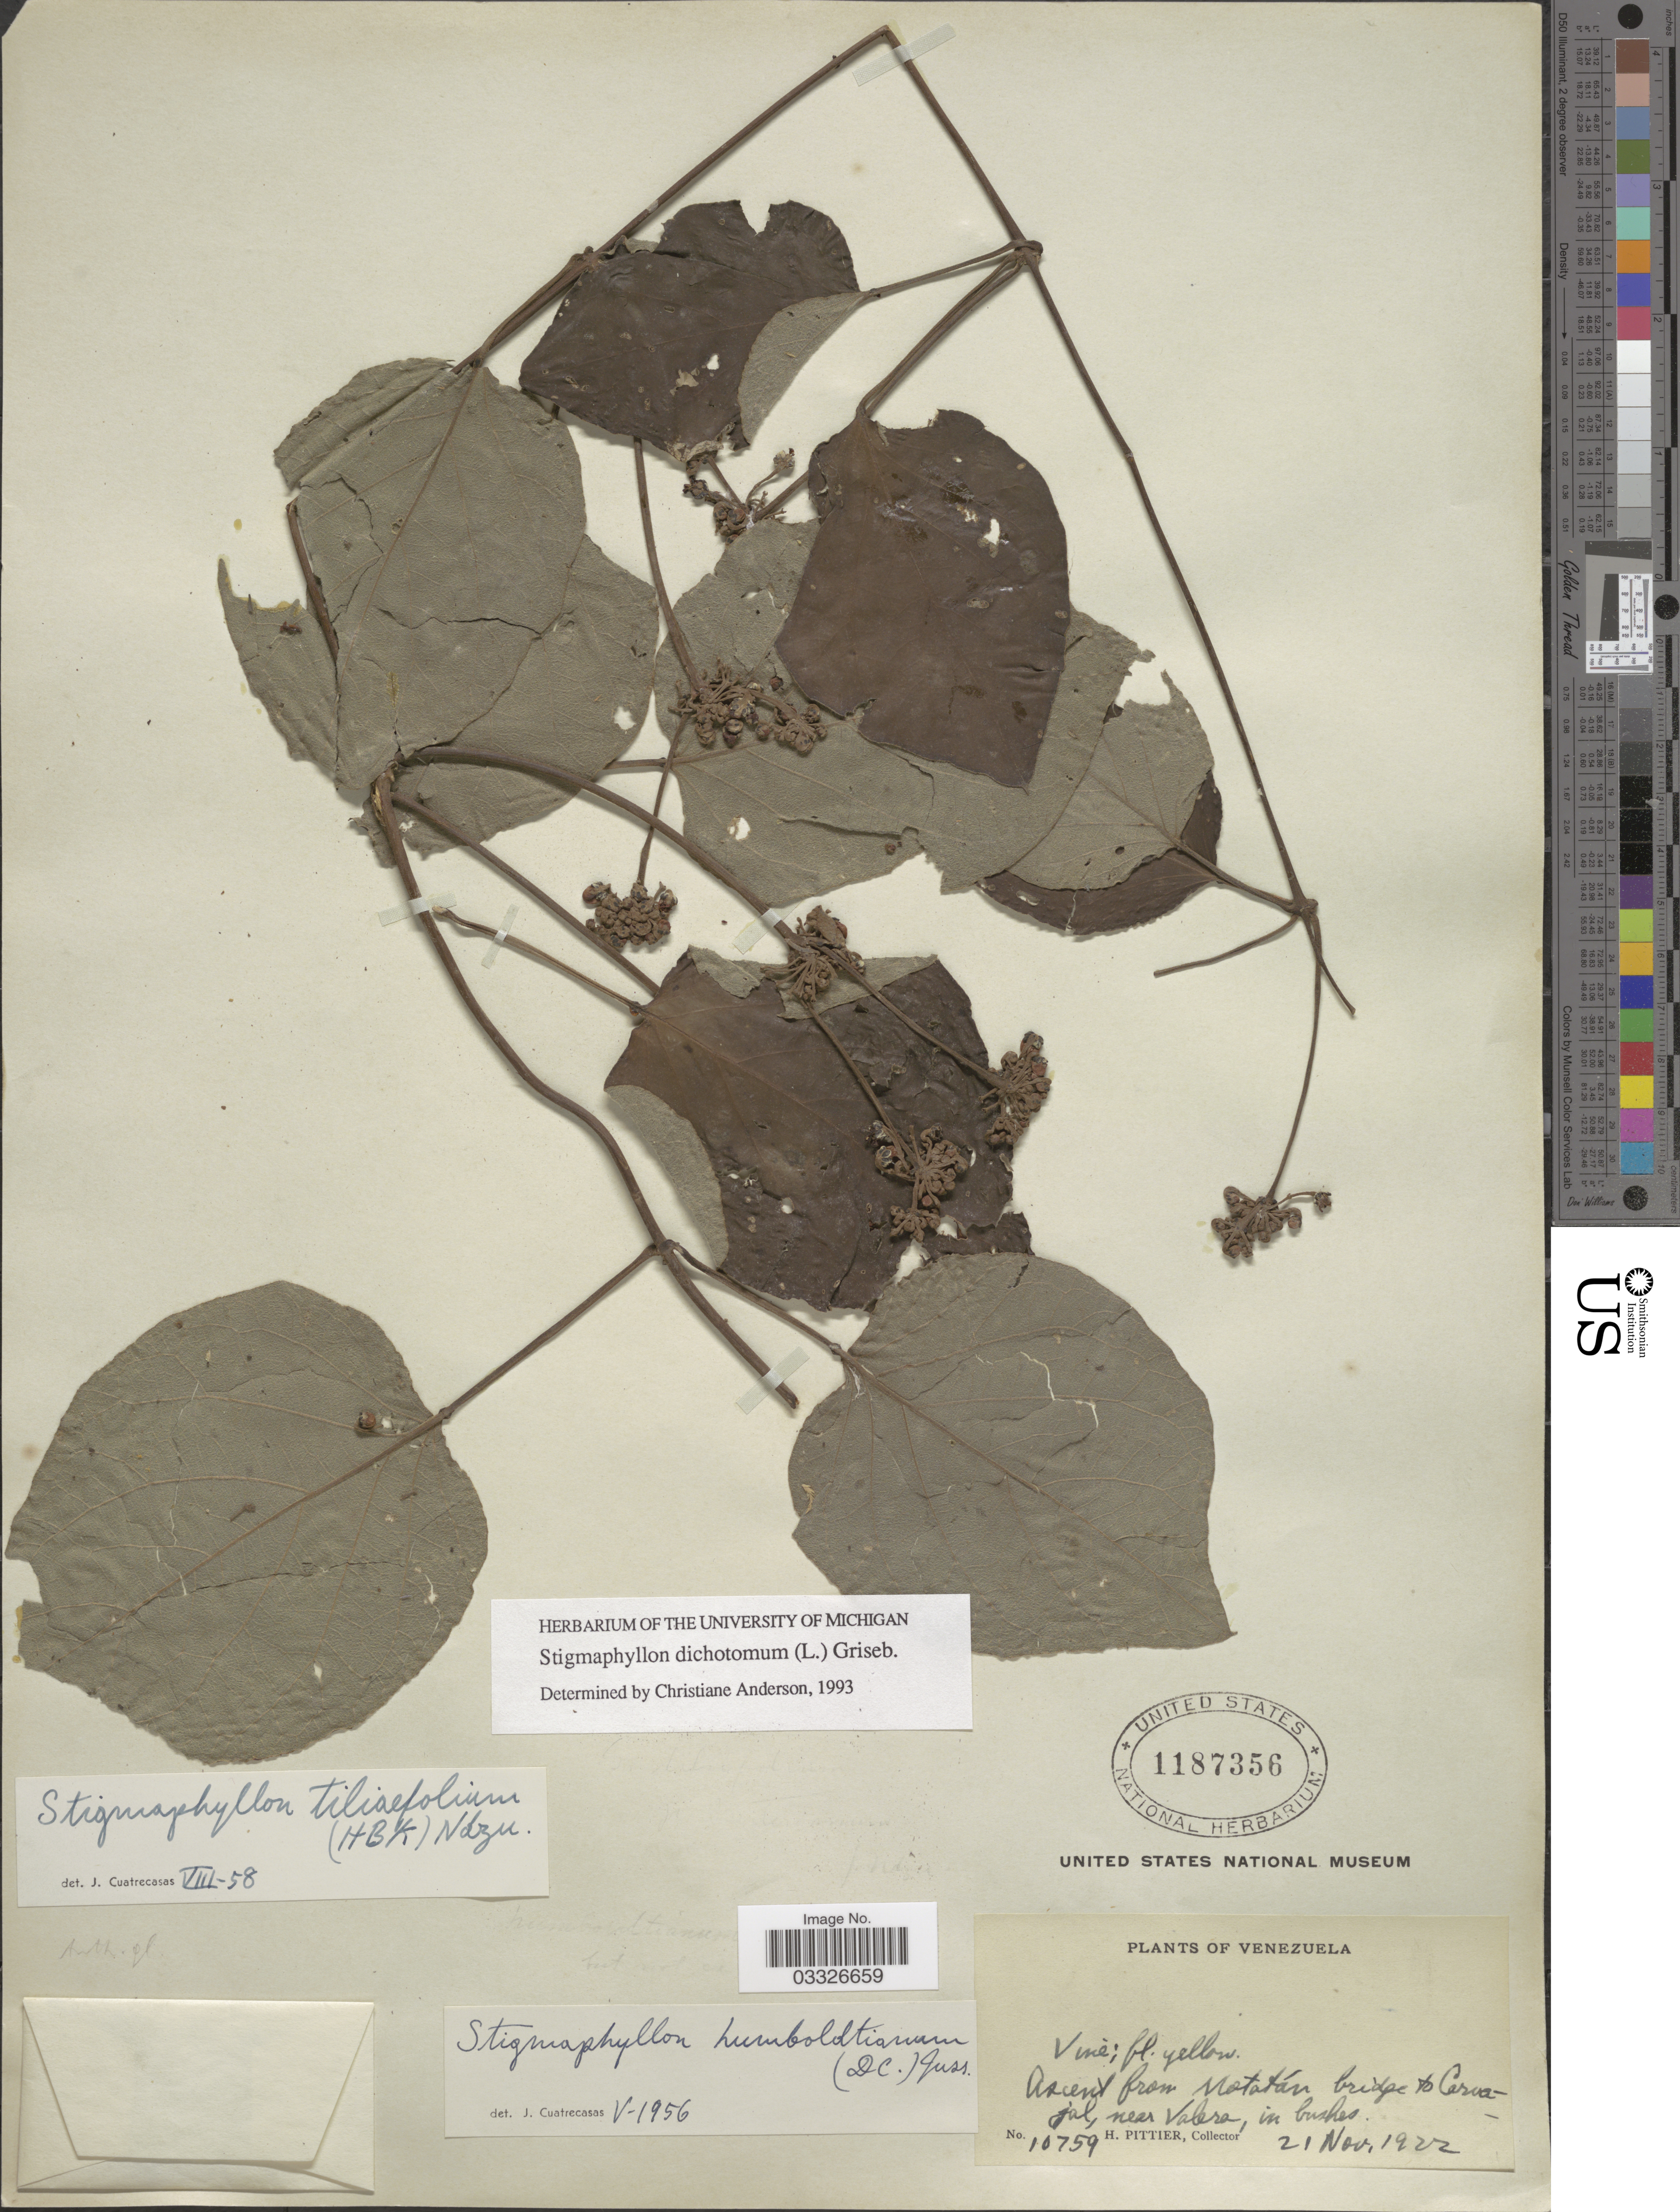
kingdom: Plantae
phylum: Tracheophyta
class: Magnoliopsida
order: Malpighiales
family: Malpighiaceae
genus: Stigmaphyllon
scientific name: Stigmaphyllon dichotomum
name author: Griseb.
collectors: H. F. Pittier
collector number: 10759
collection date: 1922-11-21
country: Venezuela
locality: Motatán bridge to Carvajal, near Valera.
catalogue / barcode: US 1187356